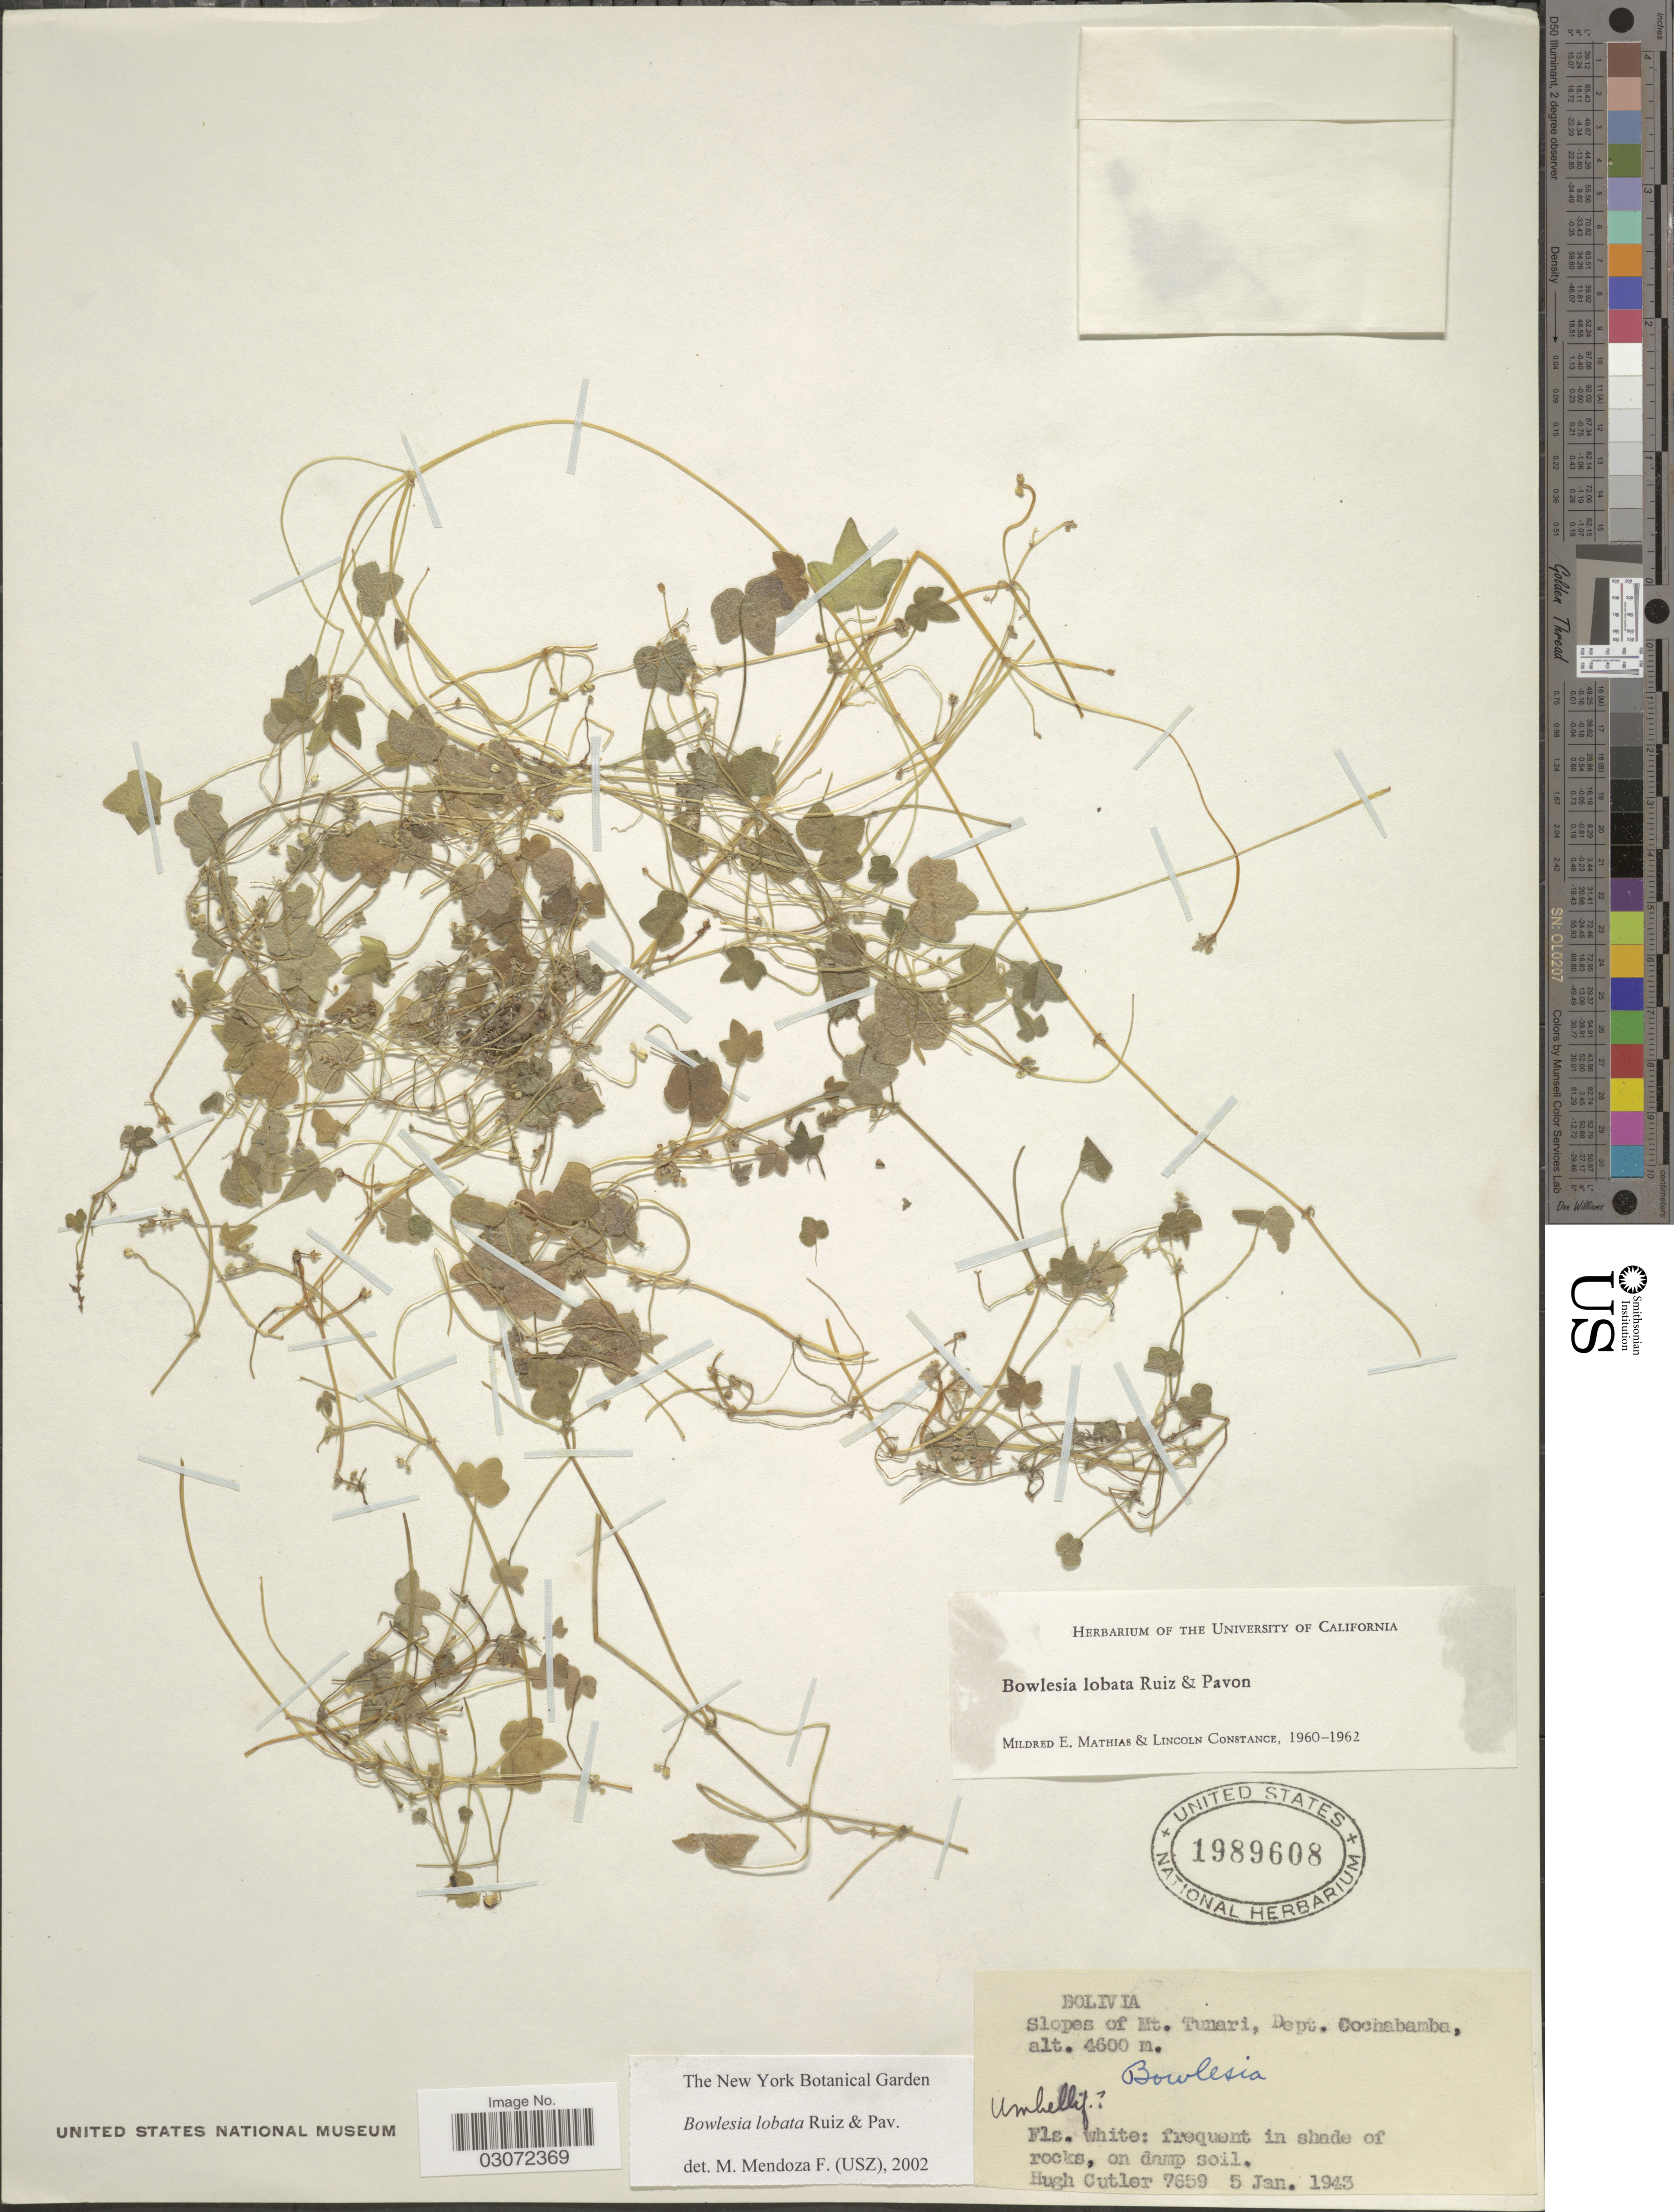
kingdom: Plantae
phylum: Tracheophyta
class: Magnoliopsida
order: Apiales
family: Apiaceae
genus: Bowlesia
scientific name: Bowlesia lobata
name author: Ruiz & Pav.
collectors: H. Cutler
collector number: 7659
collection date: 1943-01-05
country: Bolivia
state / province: Cochabamba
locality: Slopes of Mt. Tunari, Dept. Cochabamba.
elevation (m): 4600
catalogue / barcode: US 1989608